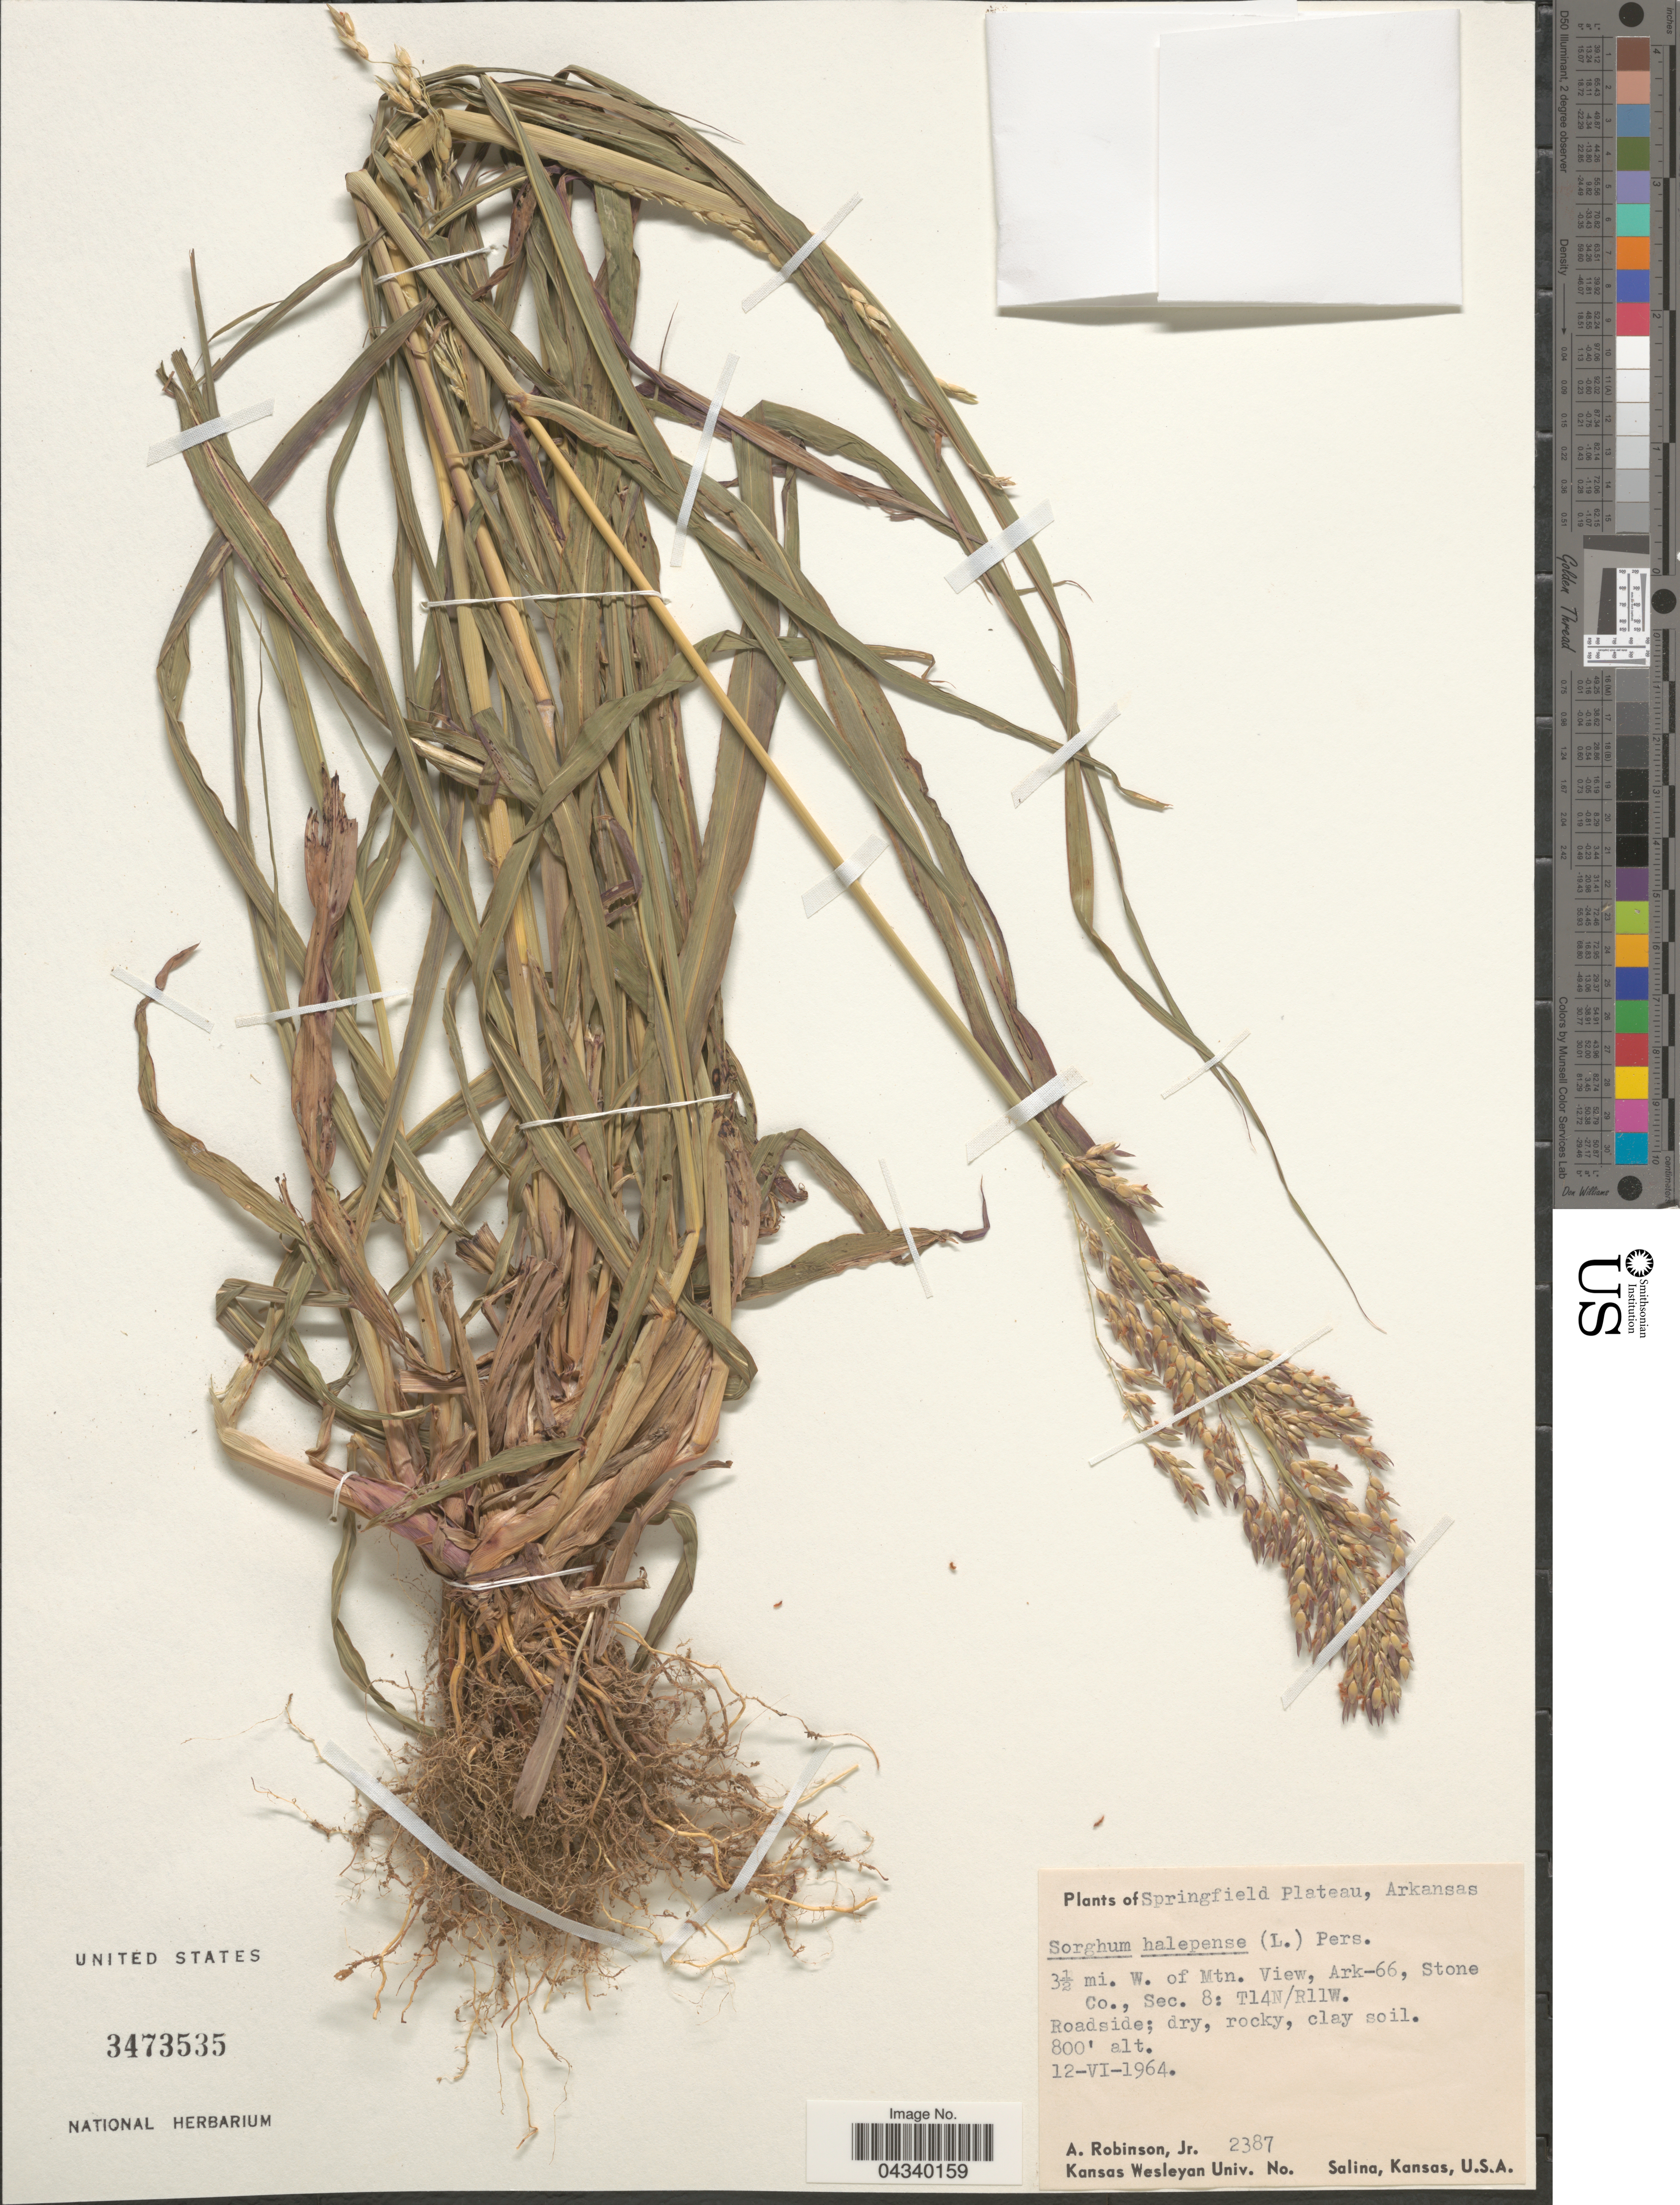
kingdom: Plantae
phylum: Tracheophyta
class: Liliopsida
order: Poales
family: Poaceae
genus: Sorghum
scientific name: Sorghum halepense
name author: (L.) Pers.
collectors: A. Robinson Jr.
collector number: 2387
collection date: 1964-06-12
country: United States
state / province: Arkansas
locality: Springfield Plateau. 3½ mi. W. of Mtn. View, Ark-66, Stone Co., Sec.: T14N/R11W.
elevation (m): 244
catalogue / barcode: US 3473535